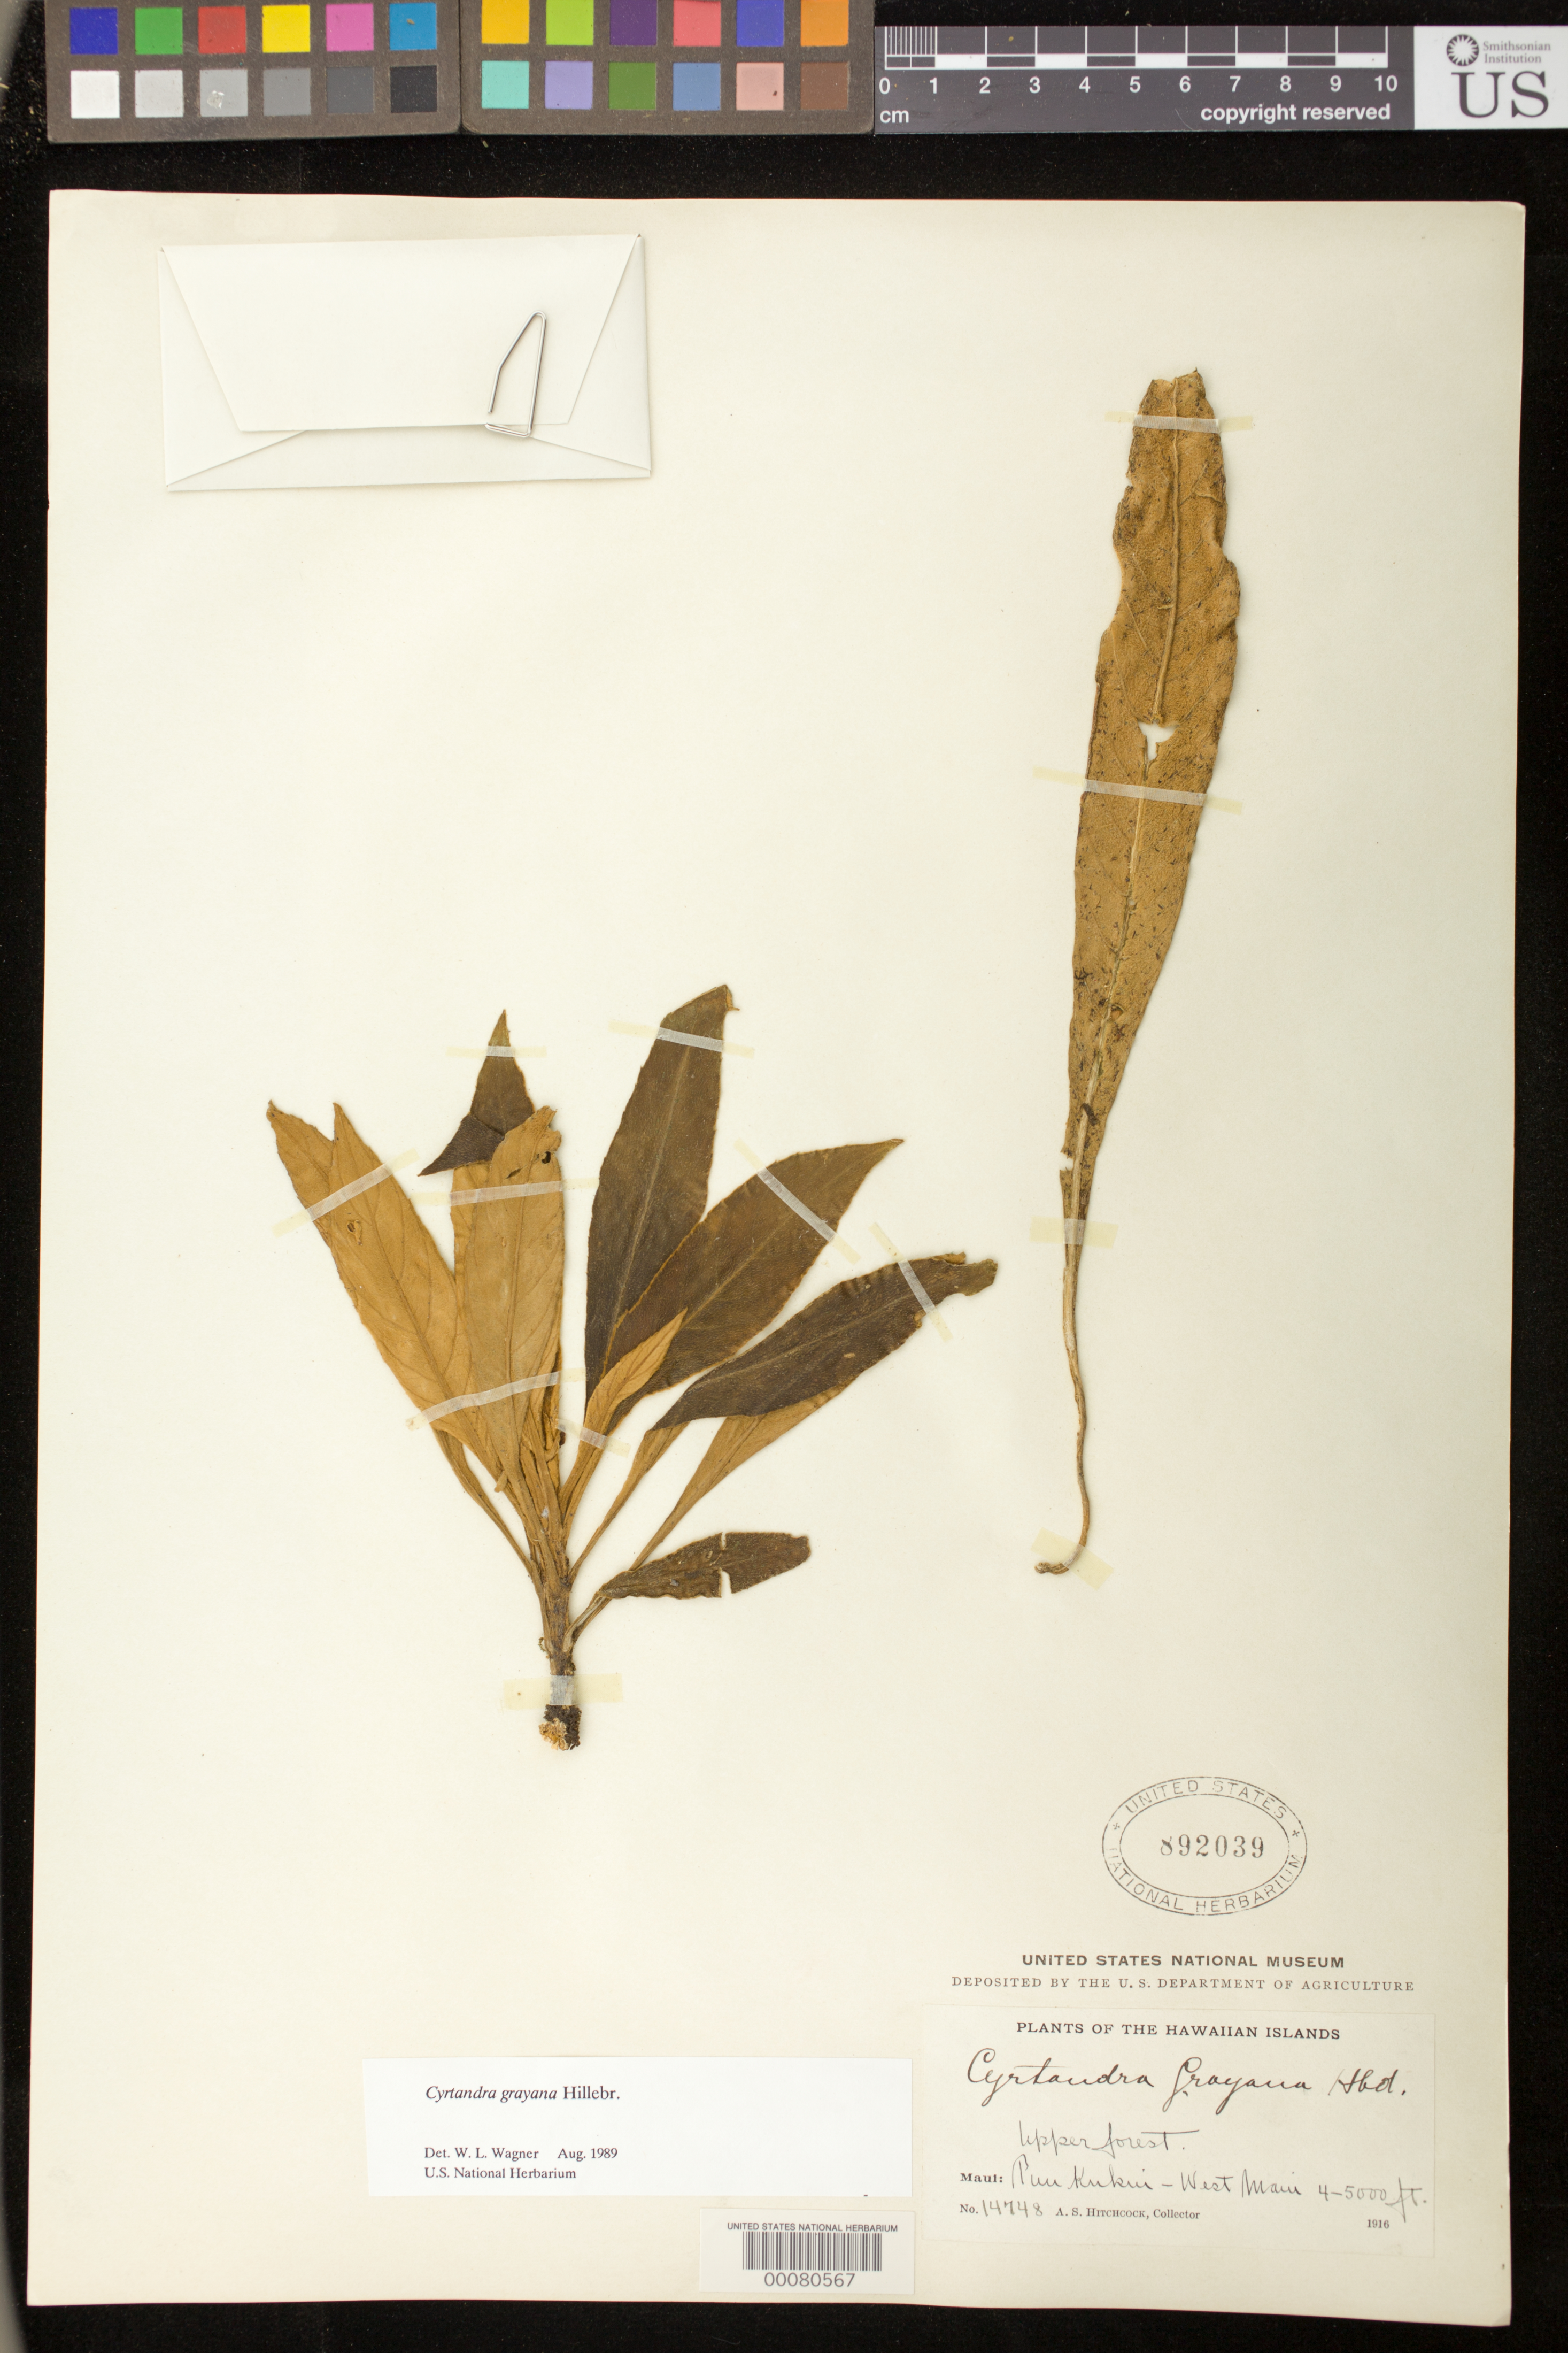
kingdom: Plantae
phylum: Tracheophyta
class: Magnoliopsida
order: Lamiales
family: Gesneriaceae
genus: Cyrtandra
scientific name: Cyrtandra grayana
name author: Hillebr.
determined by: Wagner, W. L., (BOT), Smithsonian Institution - National Museum of Natural History (UNITED STATES)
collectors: A. S. Hitchcock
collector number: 14748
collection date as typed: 1916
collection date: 1916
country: United States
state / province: Hawaii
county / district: Maui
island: Maui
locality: Puu Kukui, west maui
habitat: Upper forest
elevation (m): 1219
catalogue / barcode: US 892039